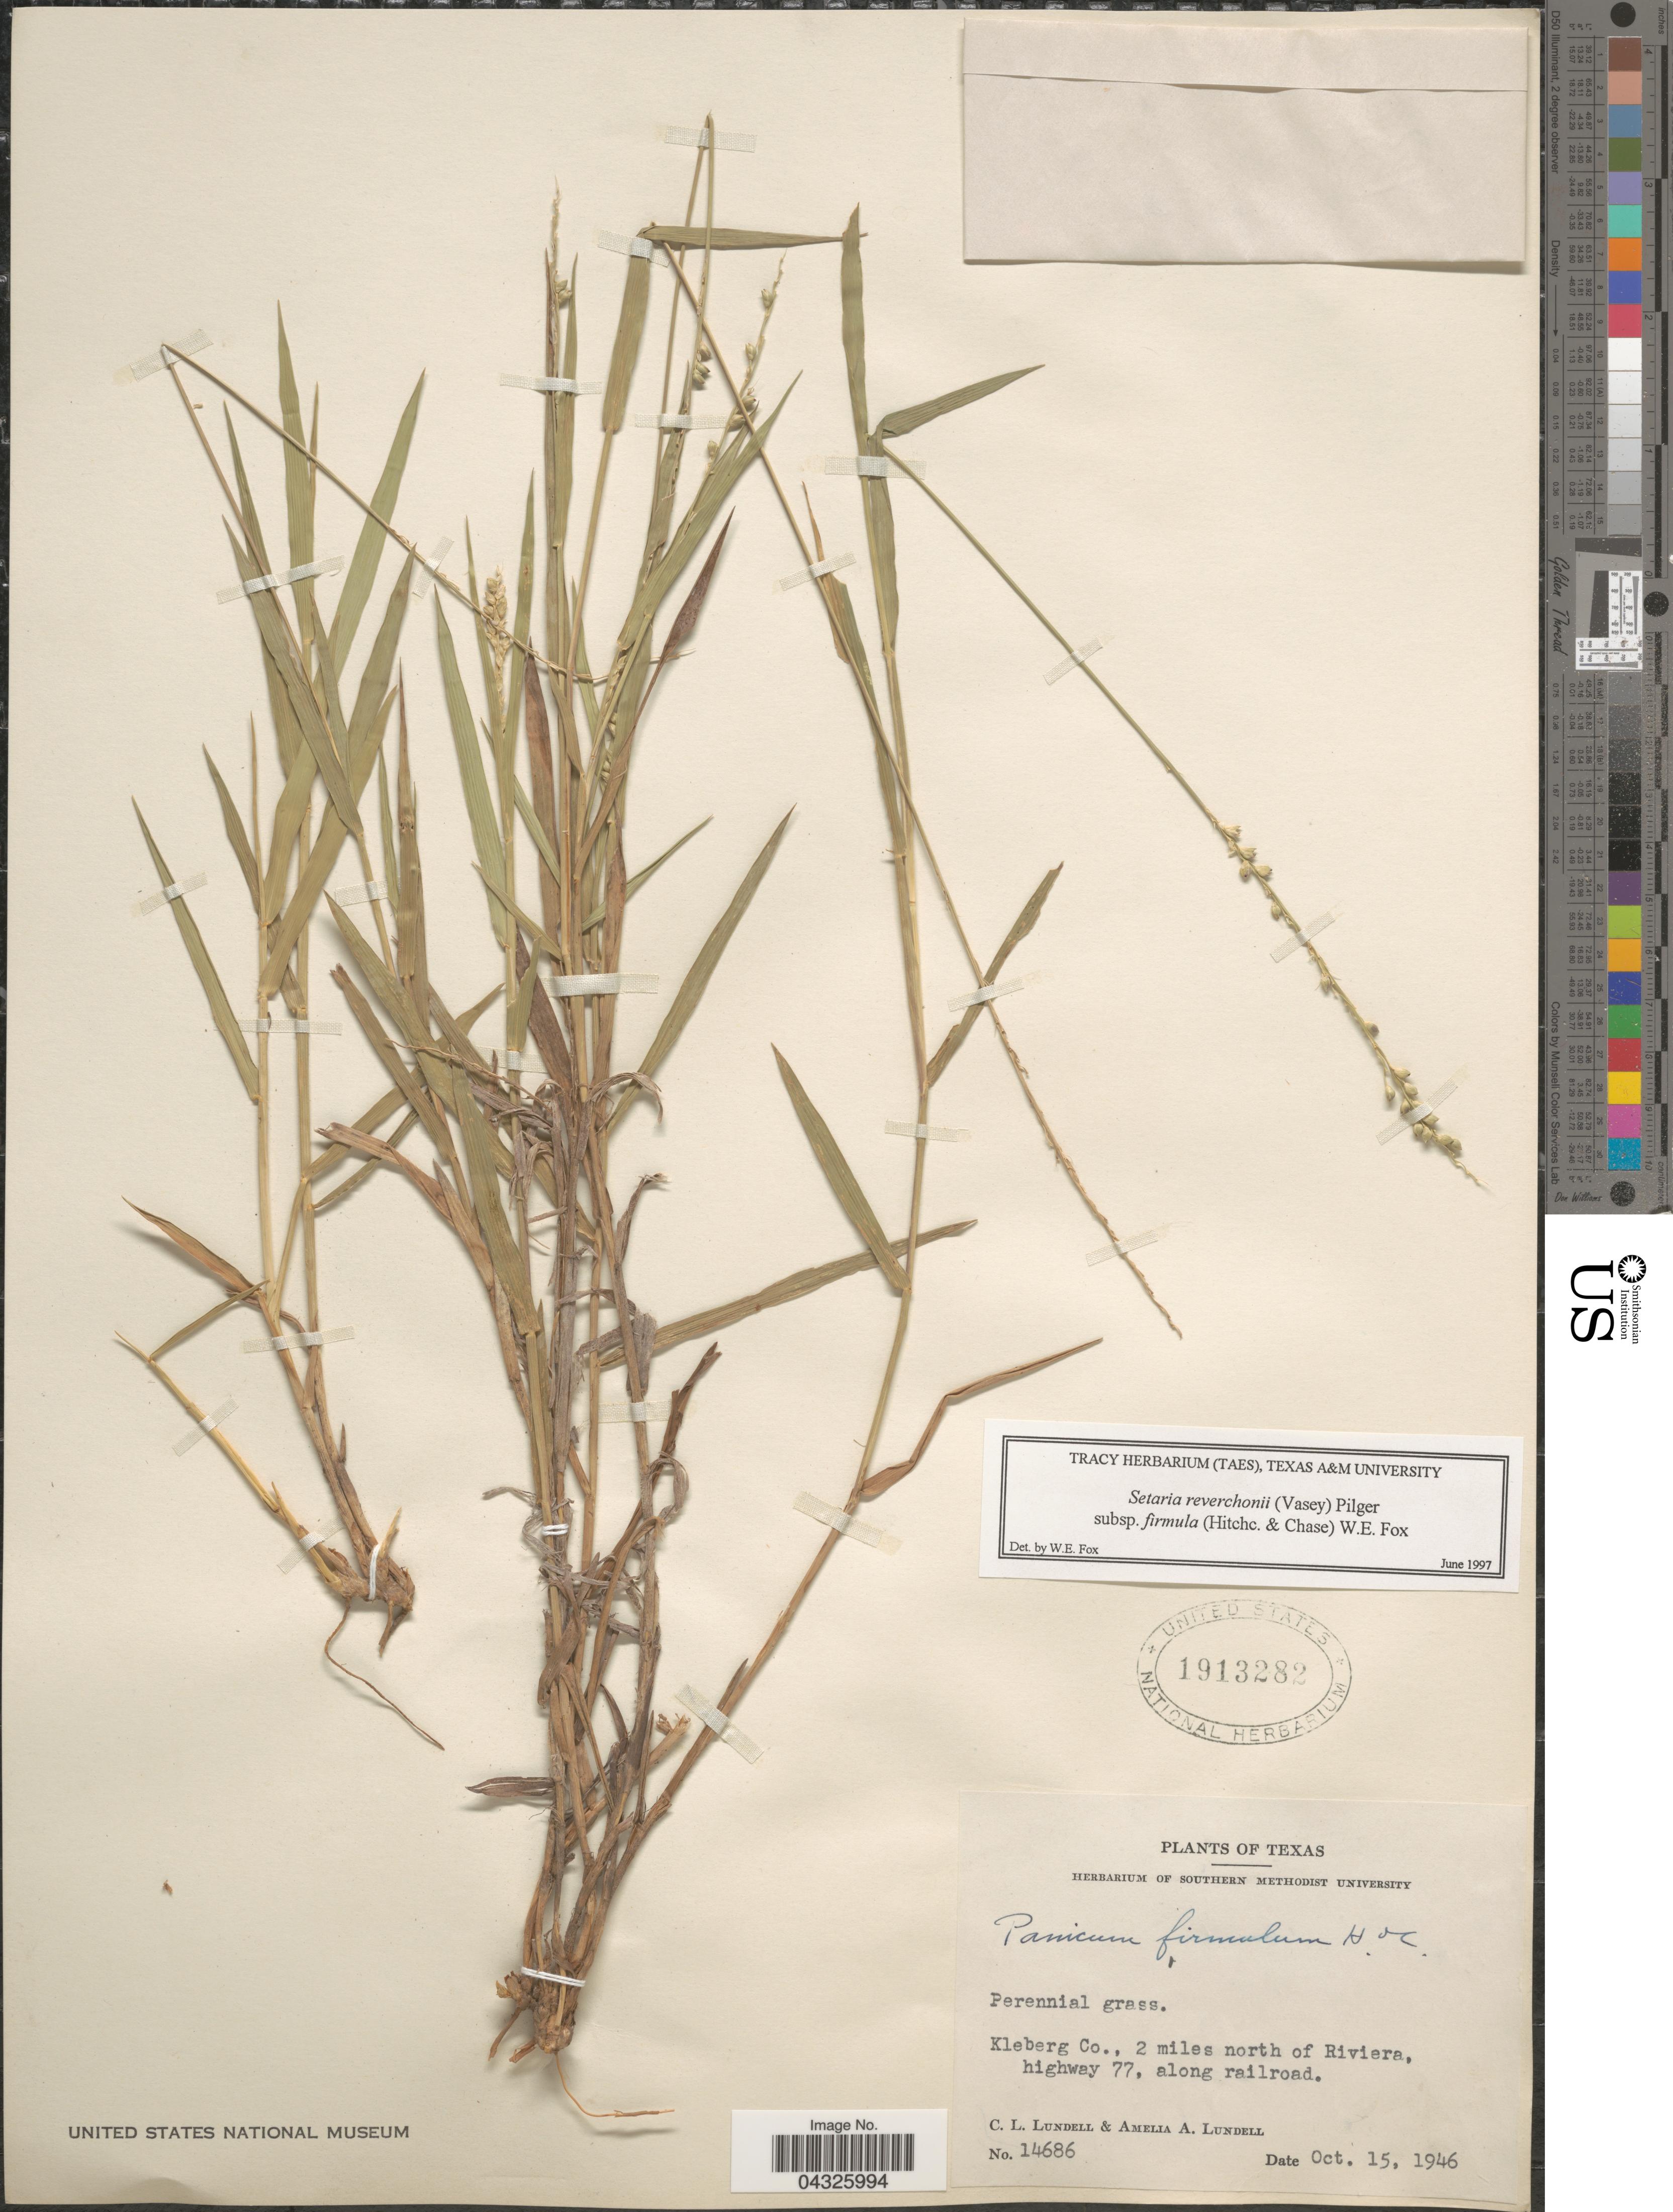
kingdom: Plantae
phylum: Tracheophyta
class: Liliopsida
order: Poales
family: Poaceae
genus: Setaria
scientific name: Setaria reverchonii subsp. firmula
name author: (Hitchc. & Chase) W.E. Fox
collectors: C. L. Lundell & A. A. Lundell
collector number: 14686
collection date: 1946-10-15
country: United States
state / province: Texas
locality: Kleberg Co., 2 miles north of Riviera, highway 77, along railroad.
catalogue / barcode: US 1913282